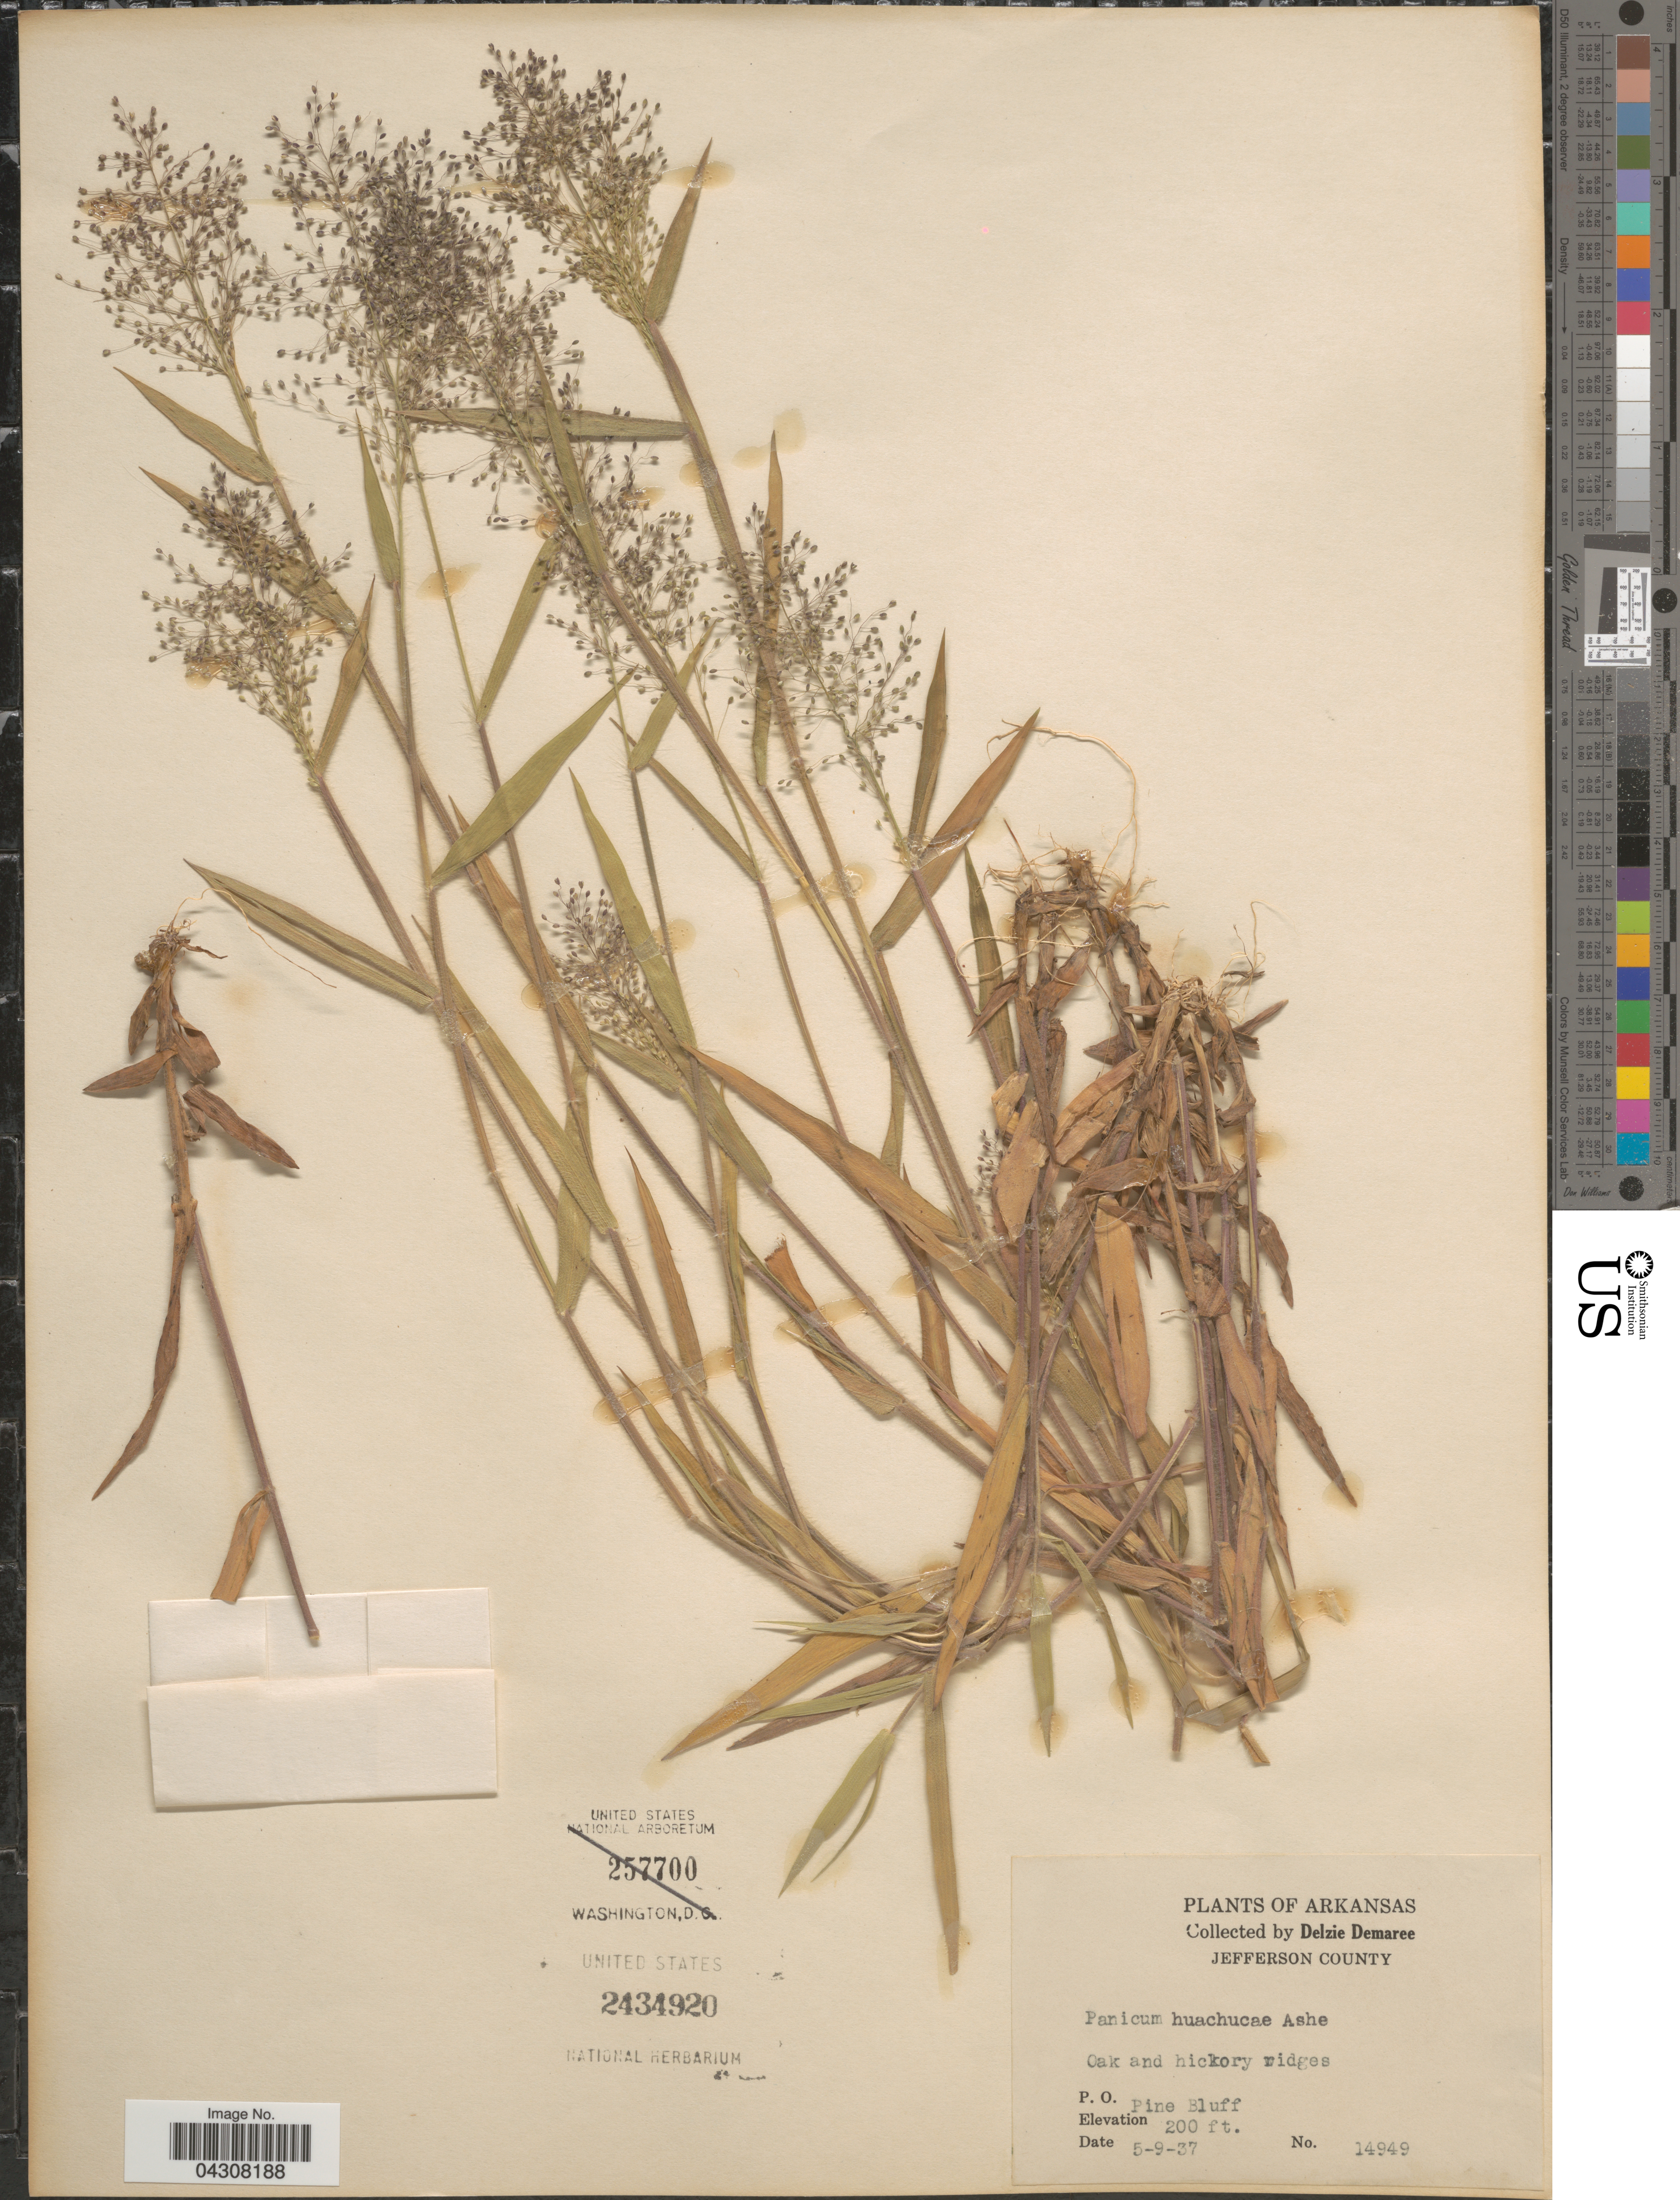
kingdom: Plantae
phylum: Tracheophyta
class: Liliopsida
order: Poales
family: Poaceae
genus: Dichanthelium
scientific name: Dichanthelium acuminatum var. acuminatum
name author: (Sw.) Gould & C.A. Clark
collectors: D. Demaree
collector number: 14949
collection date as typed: Transcribed d/m/y: 9/5/37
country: United States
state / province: Arkansas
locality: Jefferson County. Oak and hickory ridges. P. O. Pine Bluff.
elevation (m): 61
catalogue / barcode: US 2434920